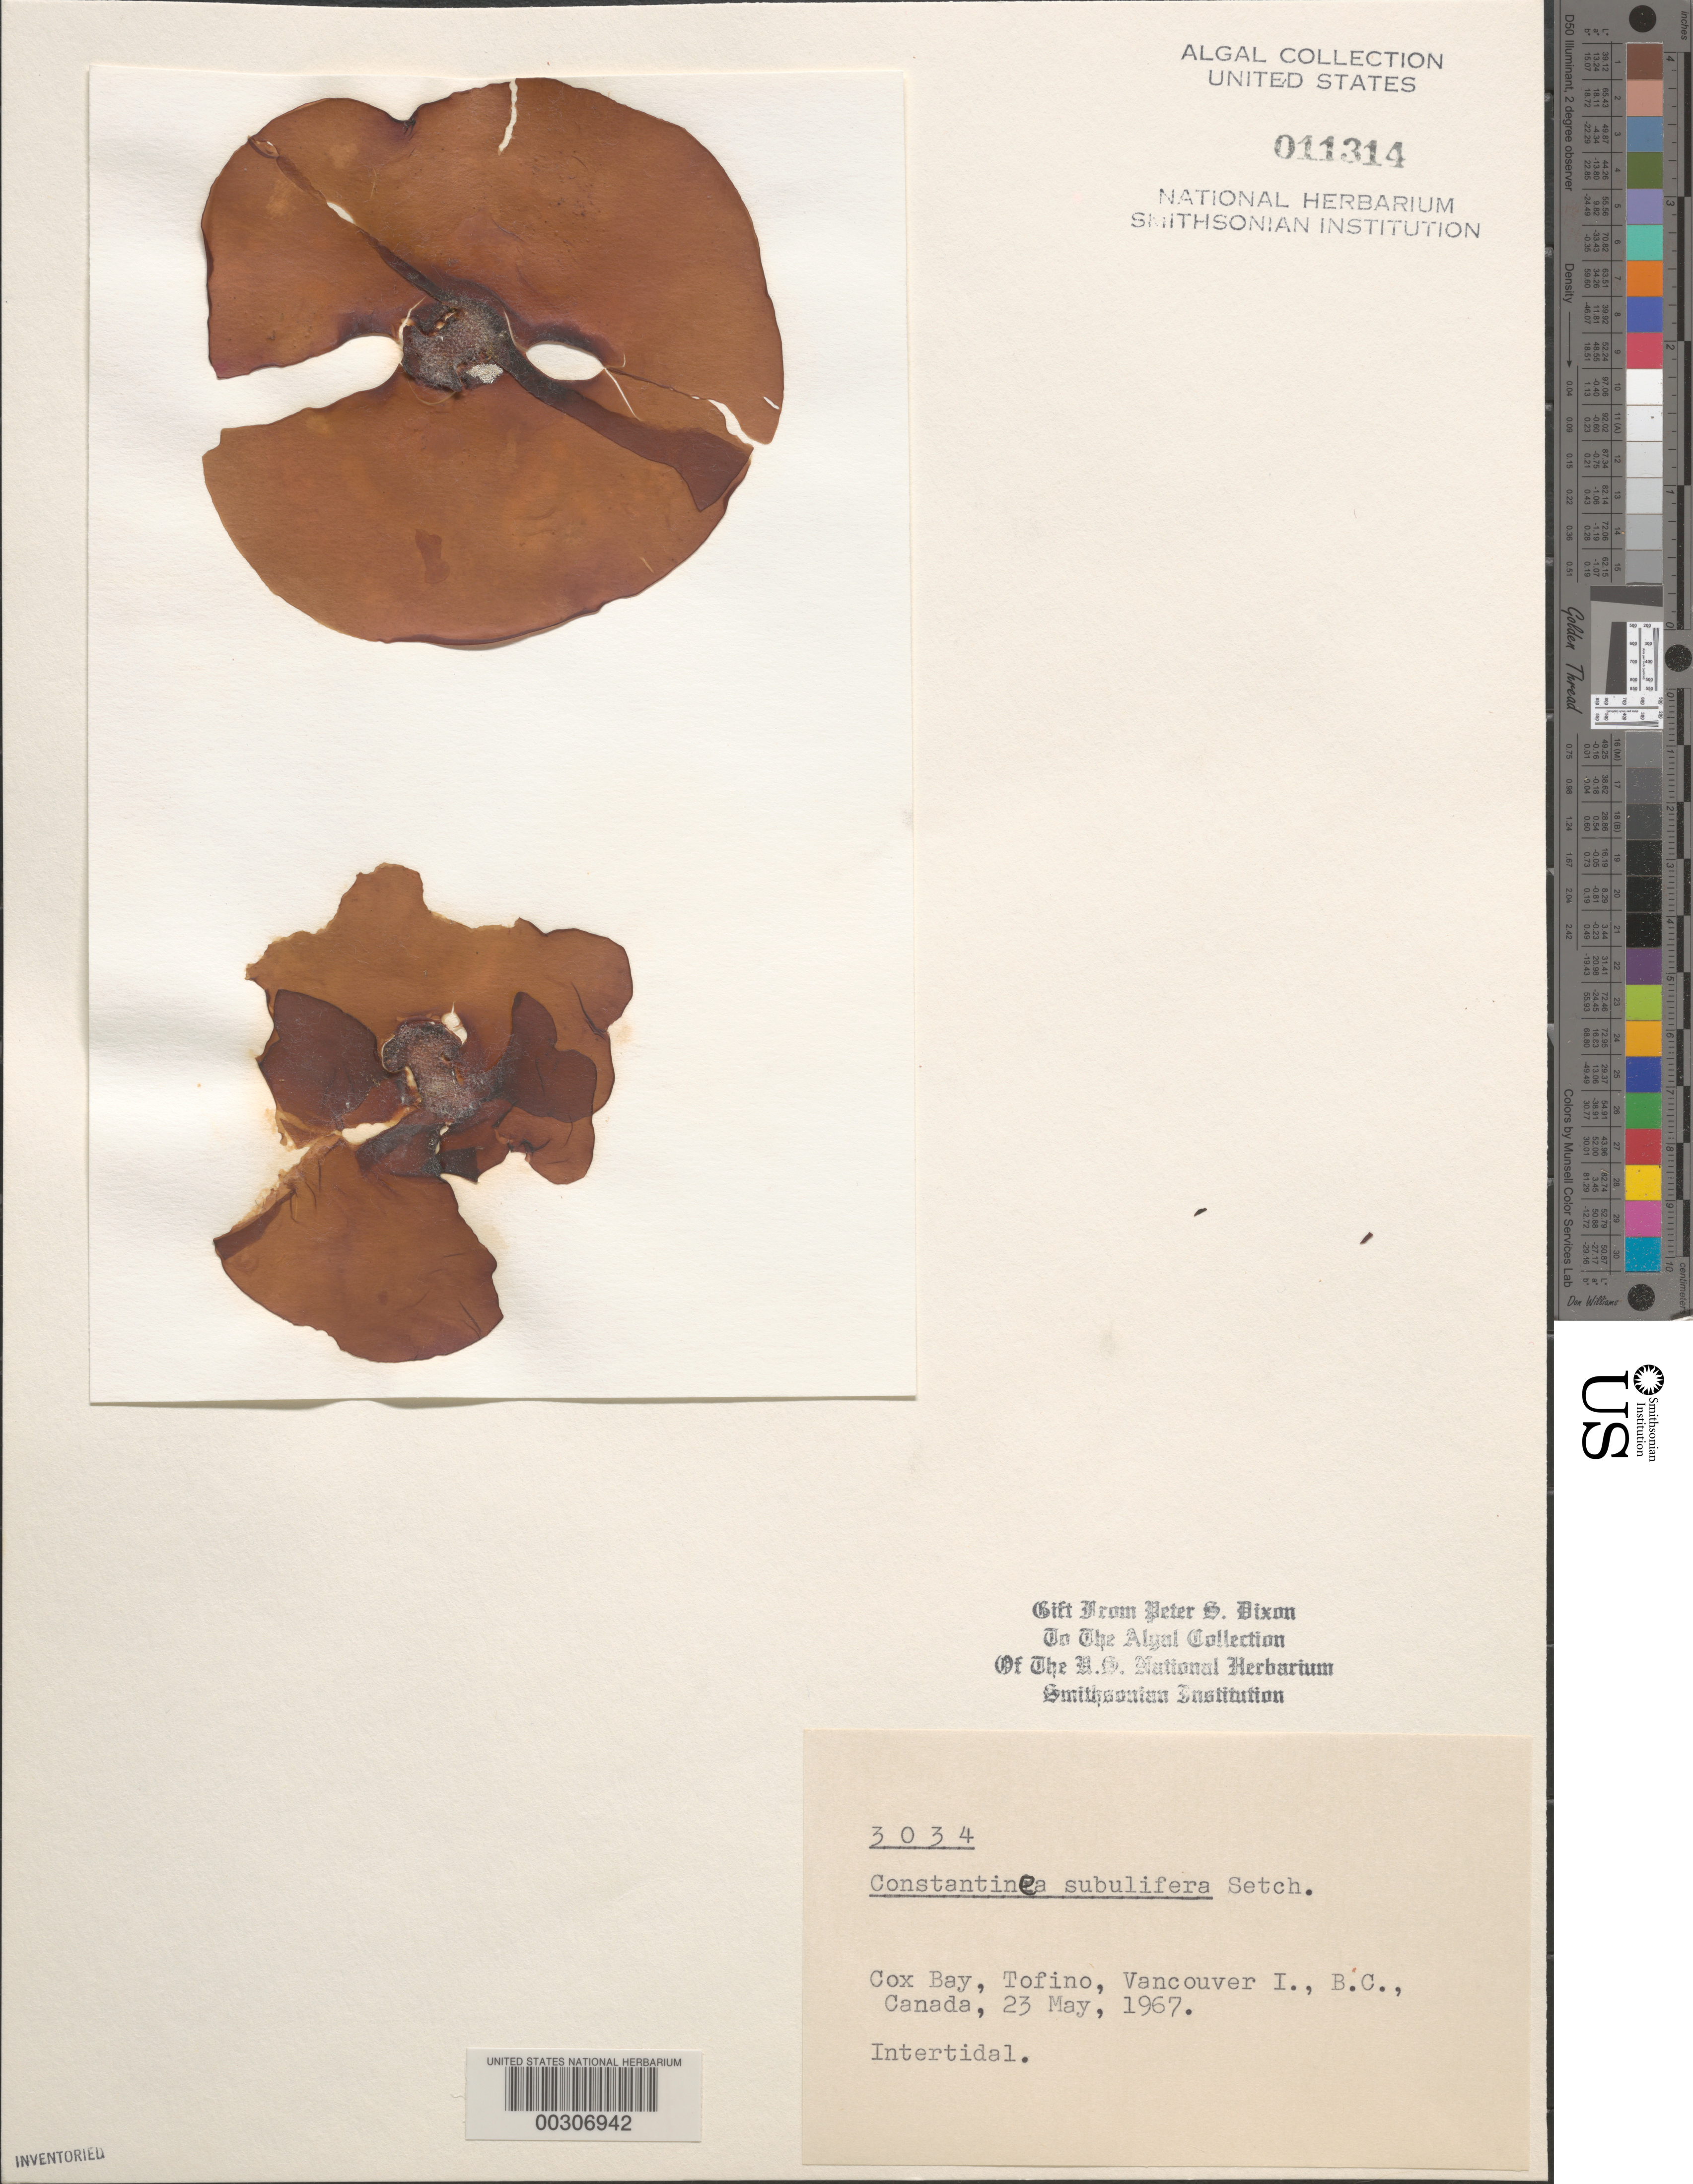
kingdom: Plantae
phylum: Rhodophyta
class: Florideophyceae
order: Gigartinales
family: Dumontiaceae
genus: Constantinea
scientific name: Constantinea subulifera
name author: Setch.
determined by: Dixon, P. S.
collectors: P. S. Dixon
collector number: PSD 3034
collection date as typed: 23 May 1967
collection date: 1967-05-23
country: Canada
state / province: British Columbia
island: Vancouver Island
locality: Cox Bay, Tofino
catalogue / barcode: US 11314